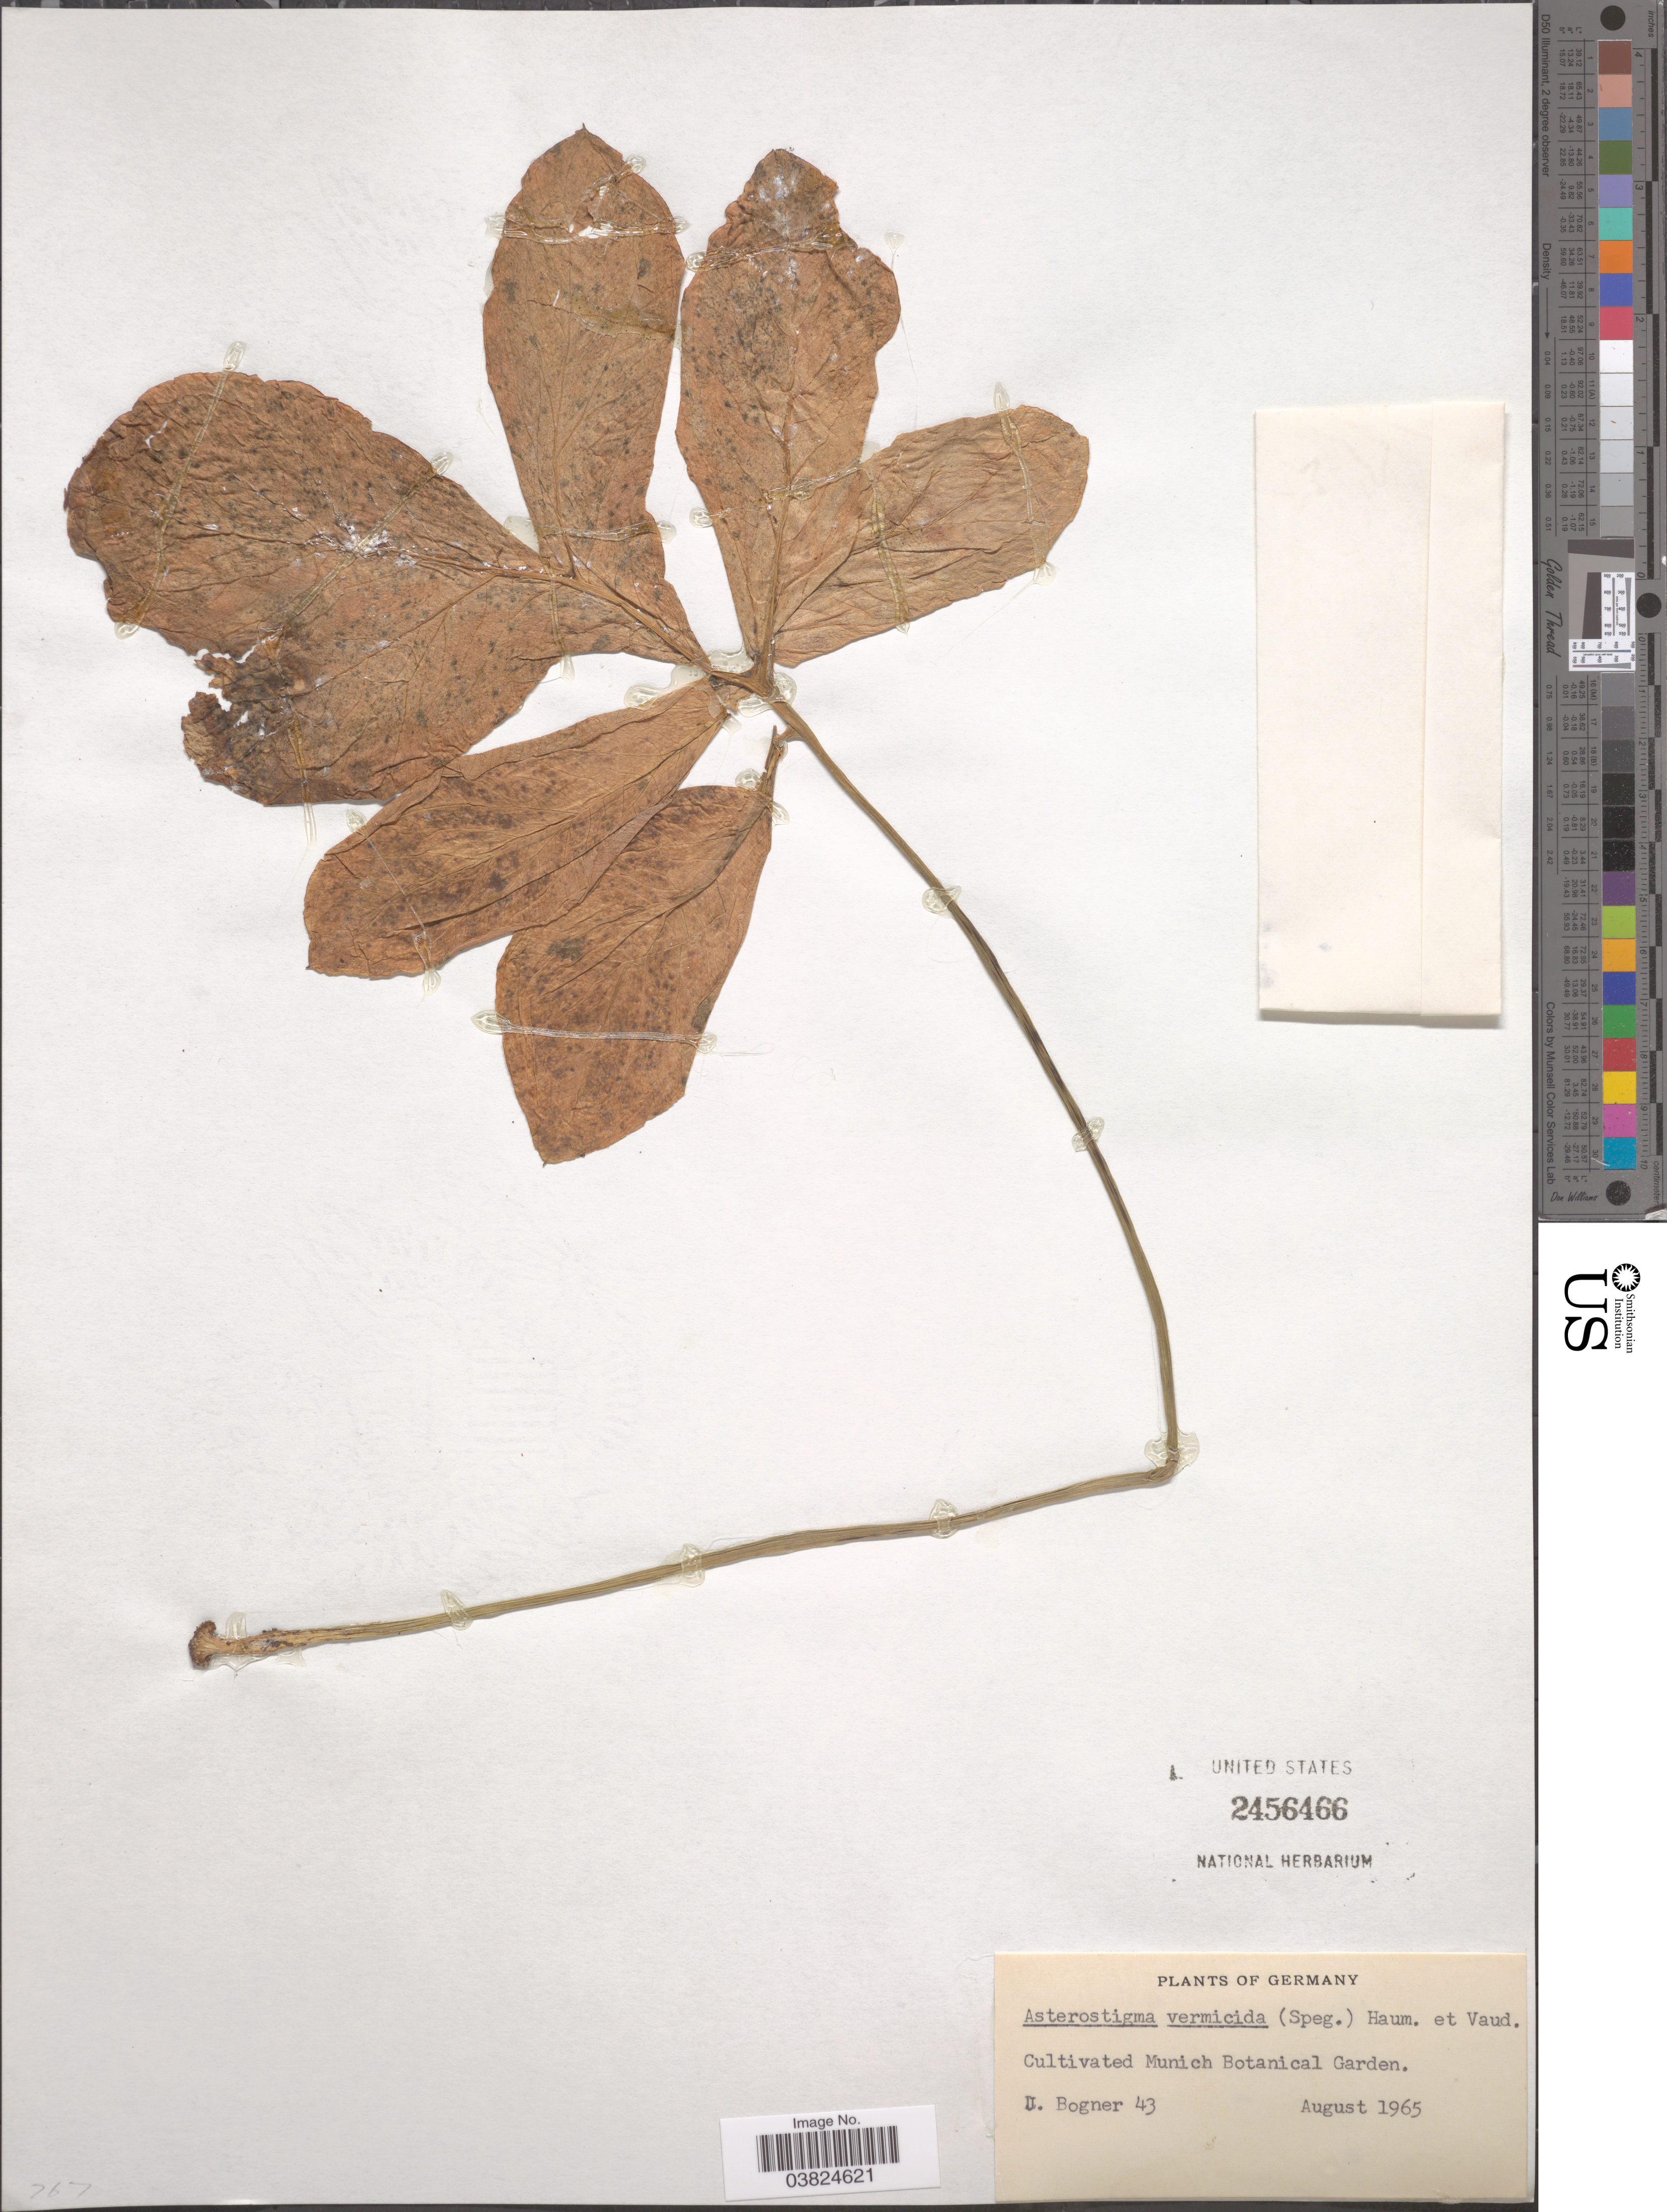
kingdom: Plantae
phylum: Tracheophyta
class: Liliopsida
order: Alismatales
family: Araceae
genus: Gorgonidium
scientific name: Gorgonidium vermicidum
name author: (Speg.) Bogner & Nicholson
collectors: J. Bogner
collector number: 43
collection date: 1965-08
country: Germany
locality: Munich Botanical Garden.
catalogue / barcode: US 2456466